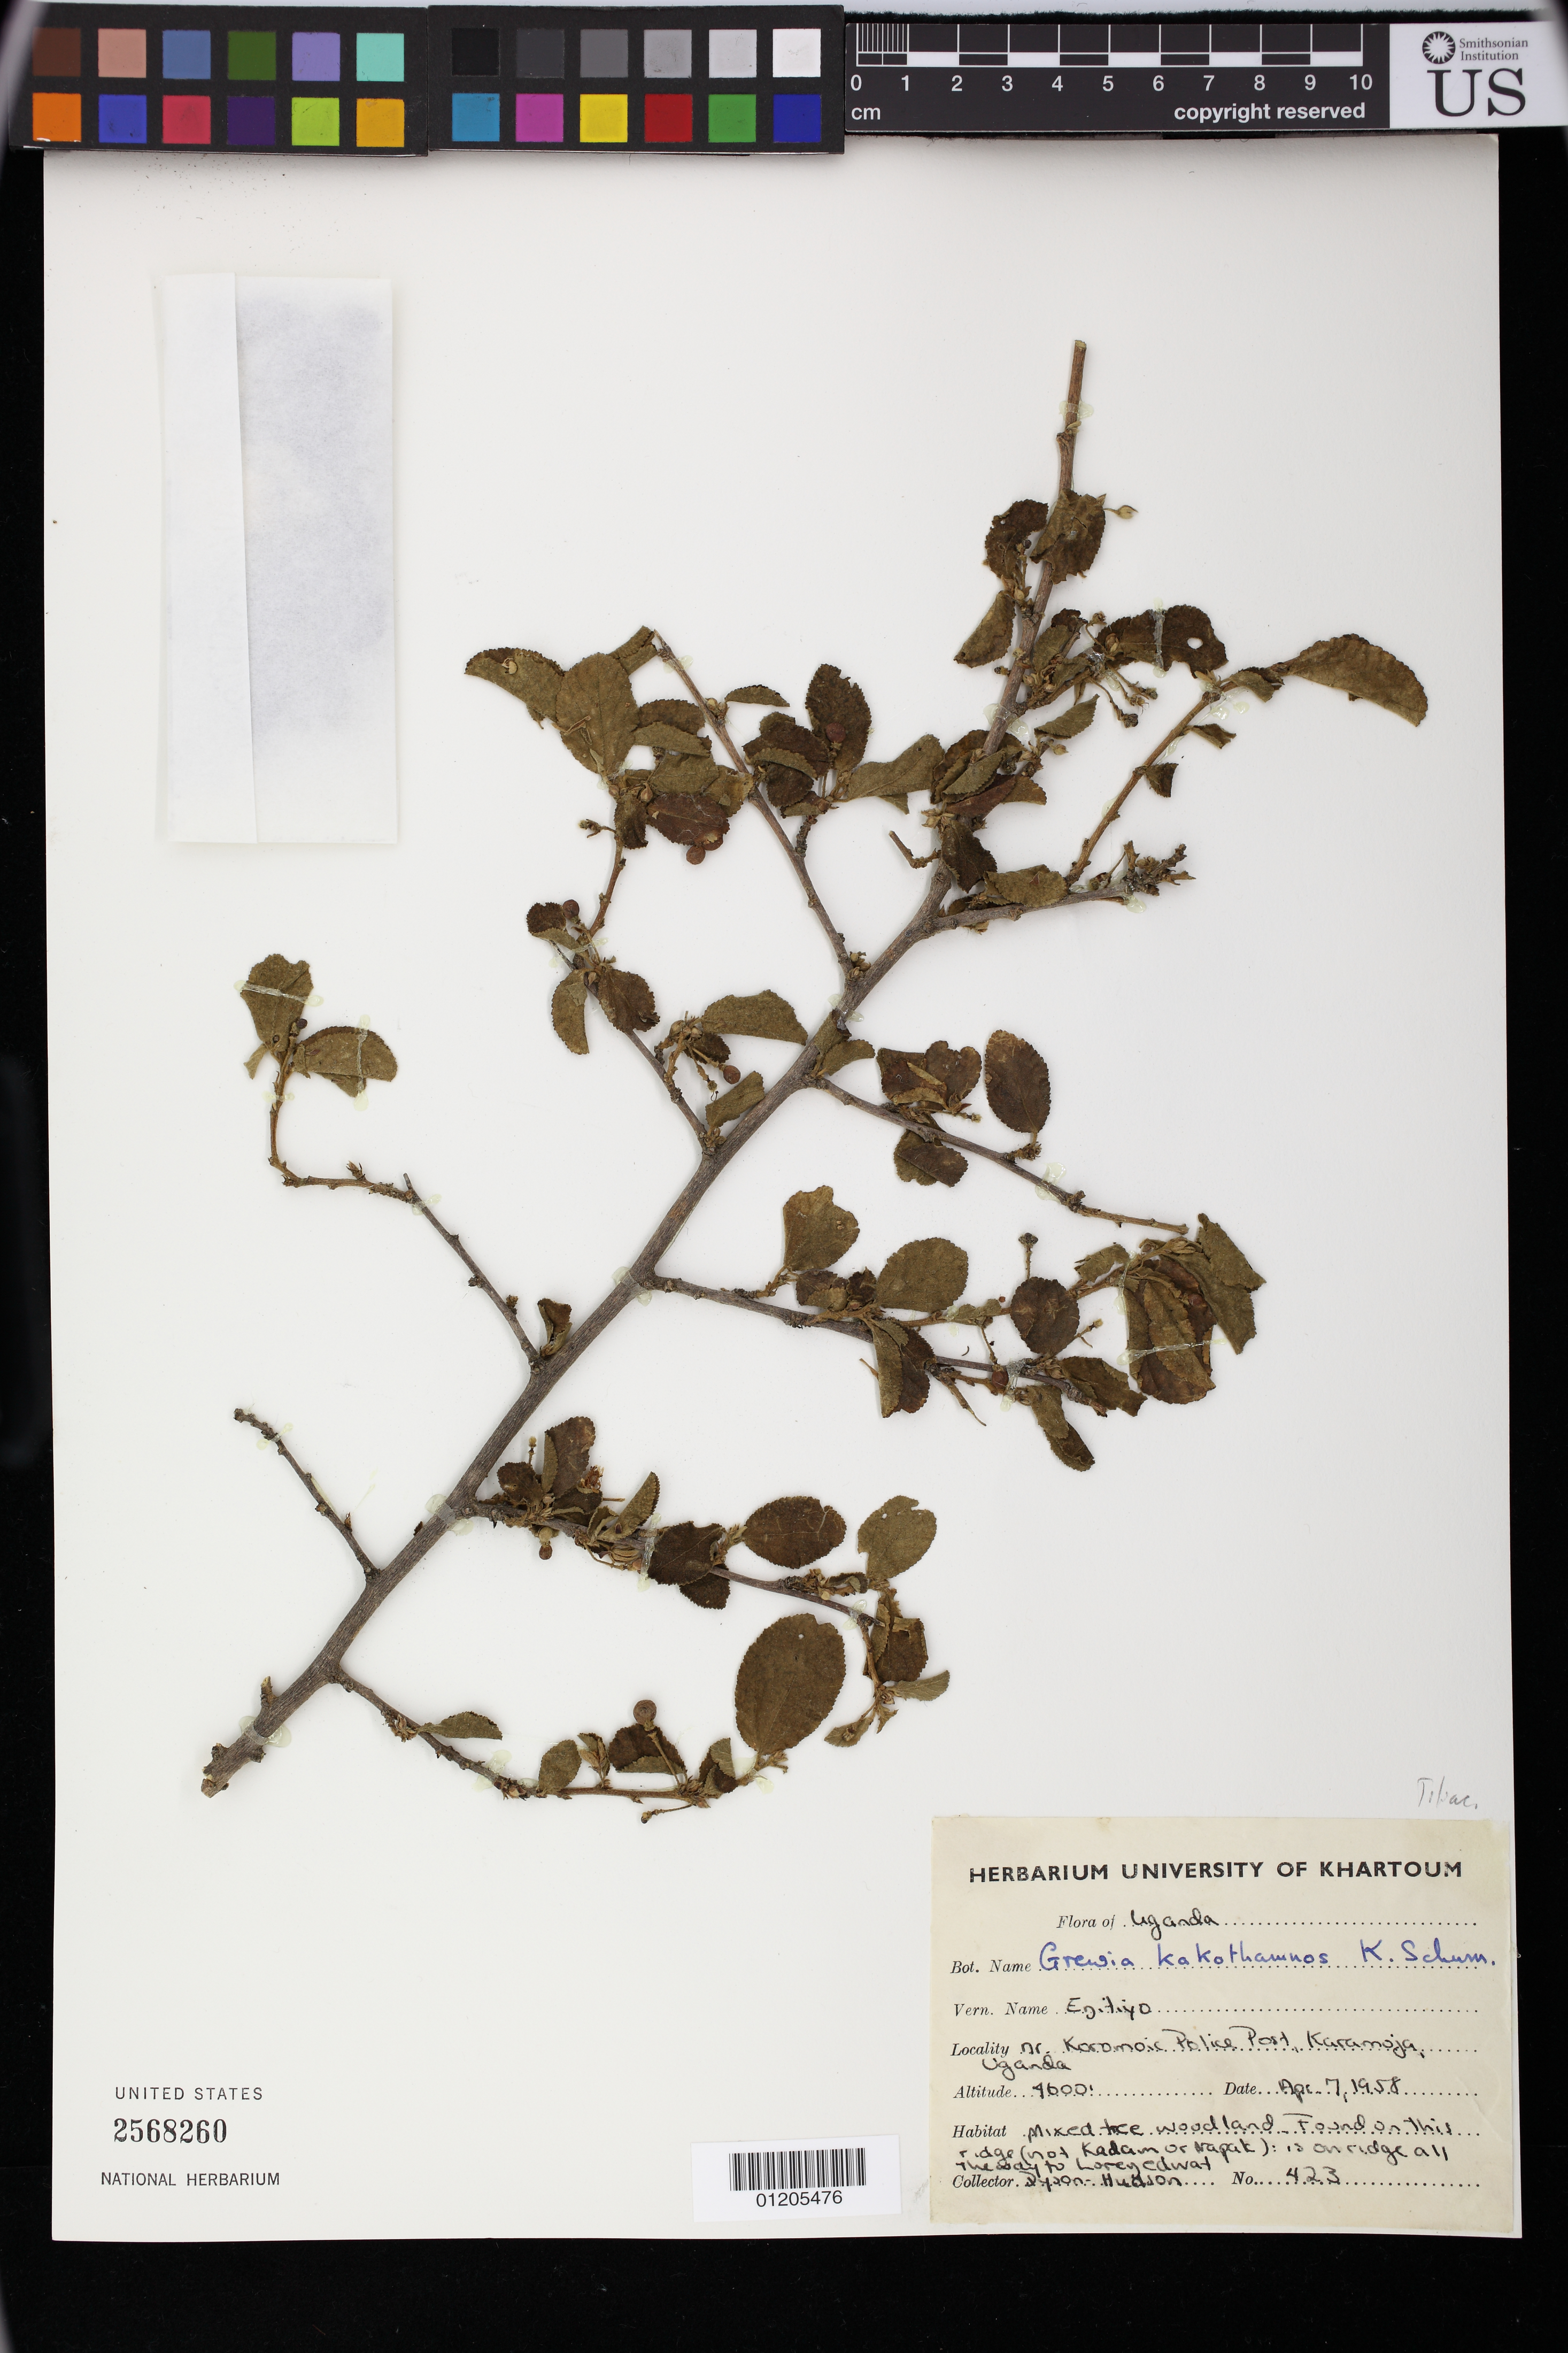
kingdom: Plantae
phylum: Tracheophyta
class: Magnoliopsida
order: Malvales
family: Malvaceae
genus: Grewia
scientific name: Grewia kakothamnos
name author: K. Schum.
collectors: Dyson-Hudson, --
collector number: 423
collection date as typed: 08 Jul 1958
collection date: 1958-07-08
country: Uganda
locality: nr. Koromoic Police Post, Karamoja. Is on ridge all the way to Loregedwat.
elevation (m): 1402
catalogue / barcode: US 2568260